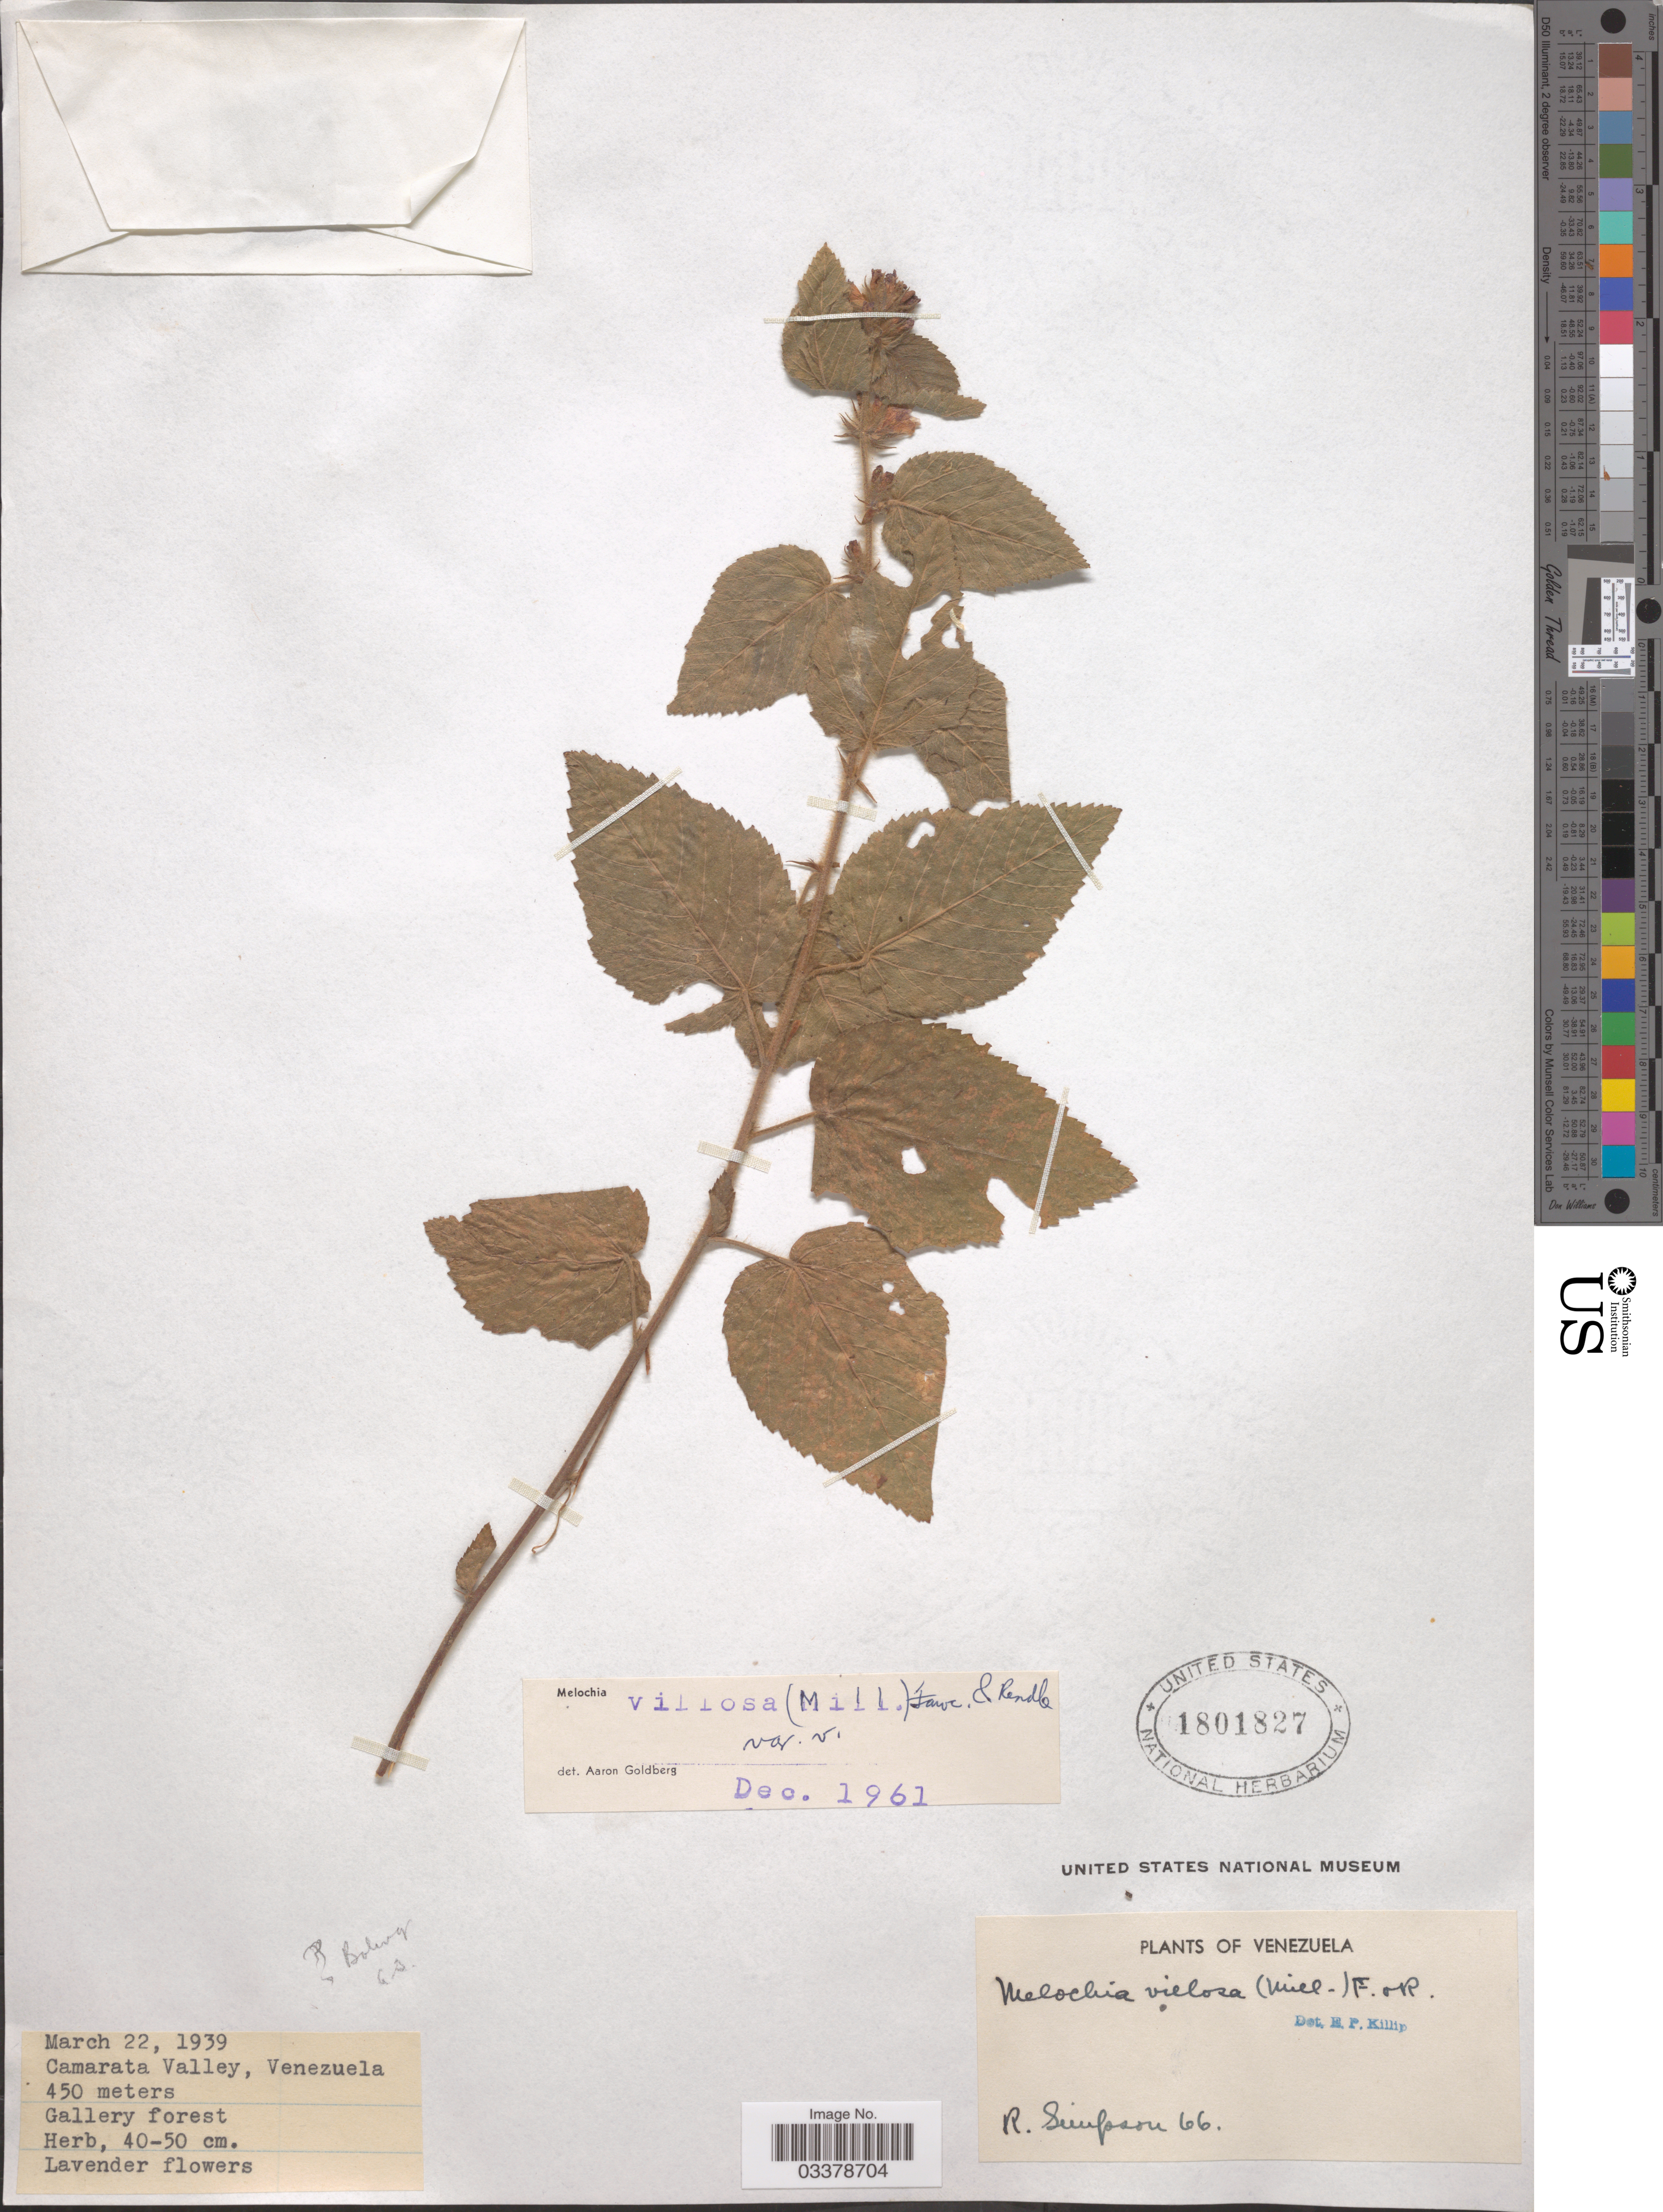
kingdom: Plantae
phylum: Tracheophyta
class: Magnoliopsida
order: Malvales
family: Malvaceae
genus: Melochia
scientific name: Melochia spicata var. spicata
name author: (L.) Fryxell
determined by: Dorr, L. J., (BOT), Smithsonian Institution - National Museum of Natural History (UNITED STATES)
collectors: R. Simpson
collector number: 66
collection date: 1939-03-22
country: Venezuela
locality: Camarata Valley. Gallery forest.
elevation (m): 450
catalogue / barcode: US 1801827